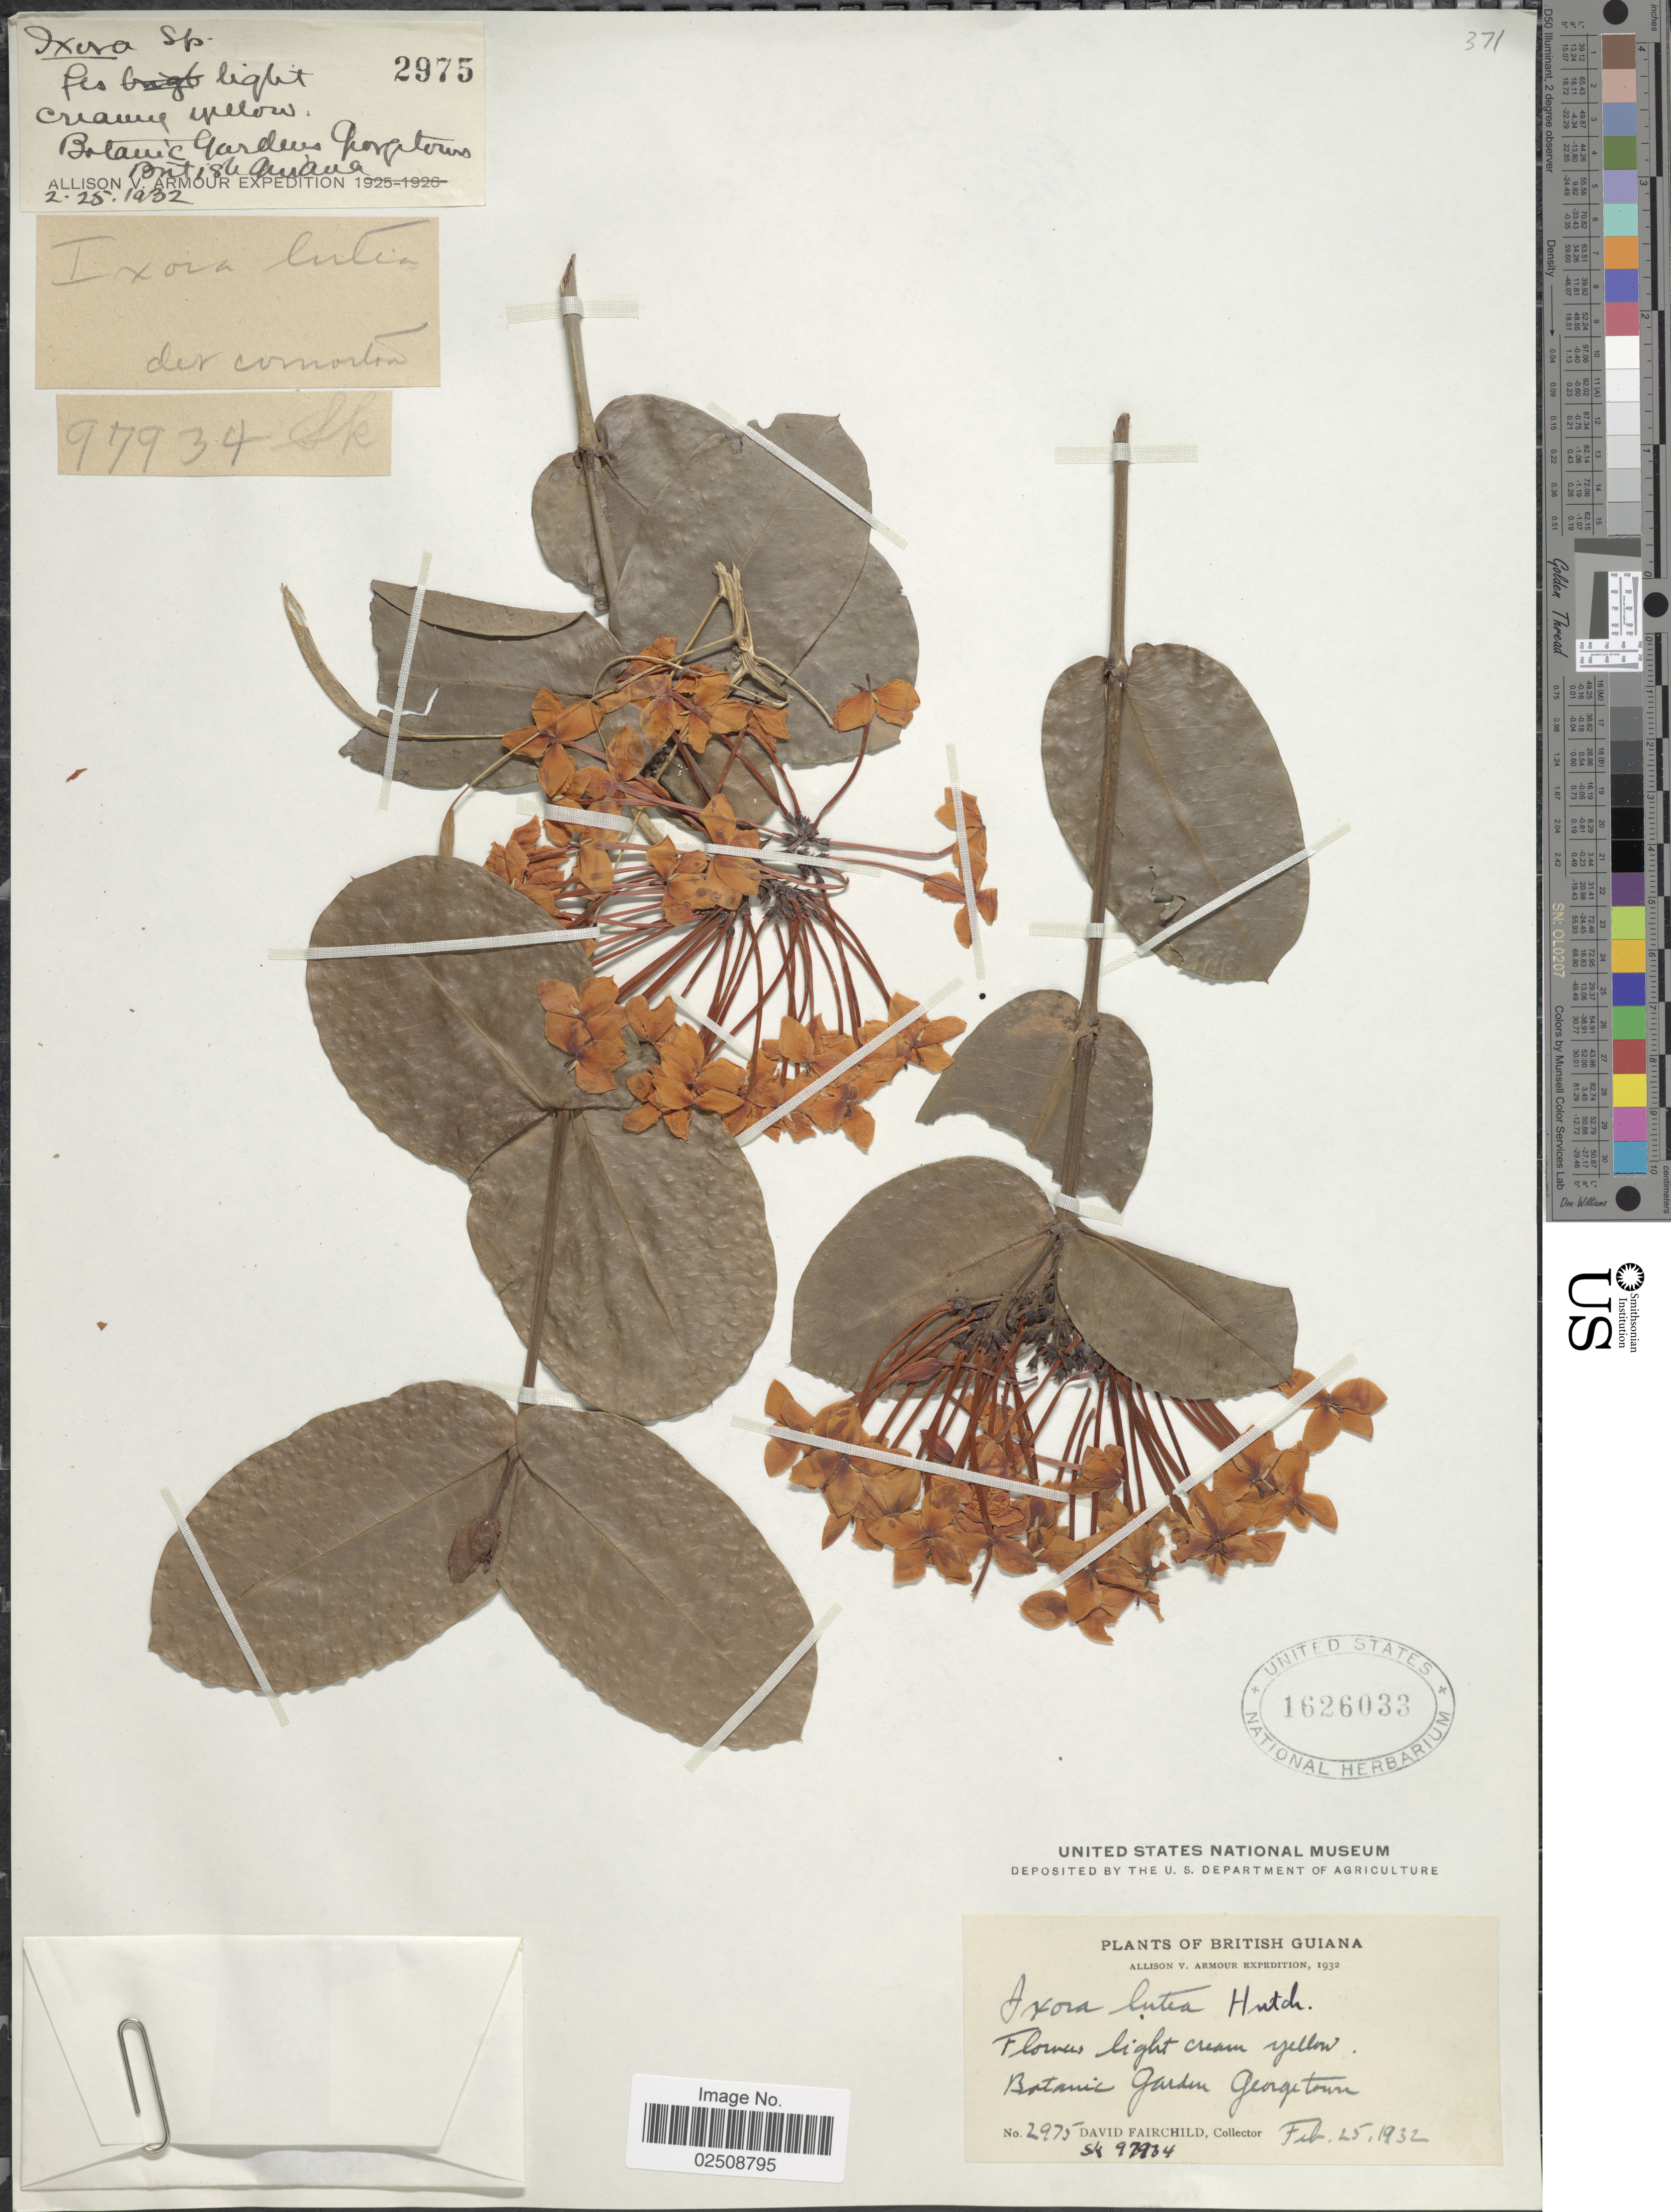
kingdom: Plantae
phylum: Tracheophyta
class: Magnoliopsida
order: Gentianales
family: Rubiaceae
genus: Ixora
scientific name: Ixora lutea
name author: Hutch.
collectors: D. Fairchild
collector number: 2975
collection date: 1932-02-25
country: Guyana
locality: British Guiana. Botanic Garden Georgetown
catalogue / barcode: US 1626033